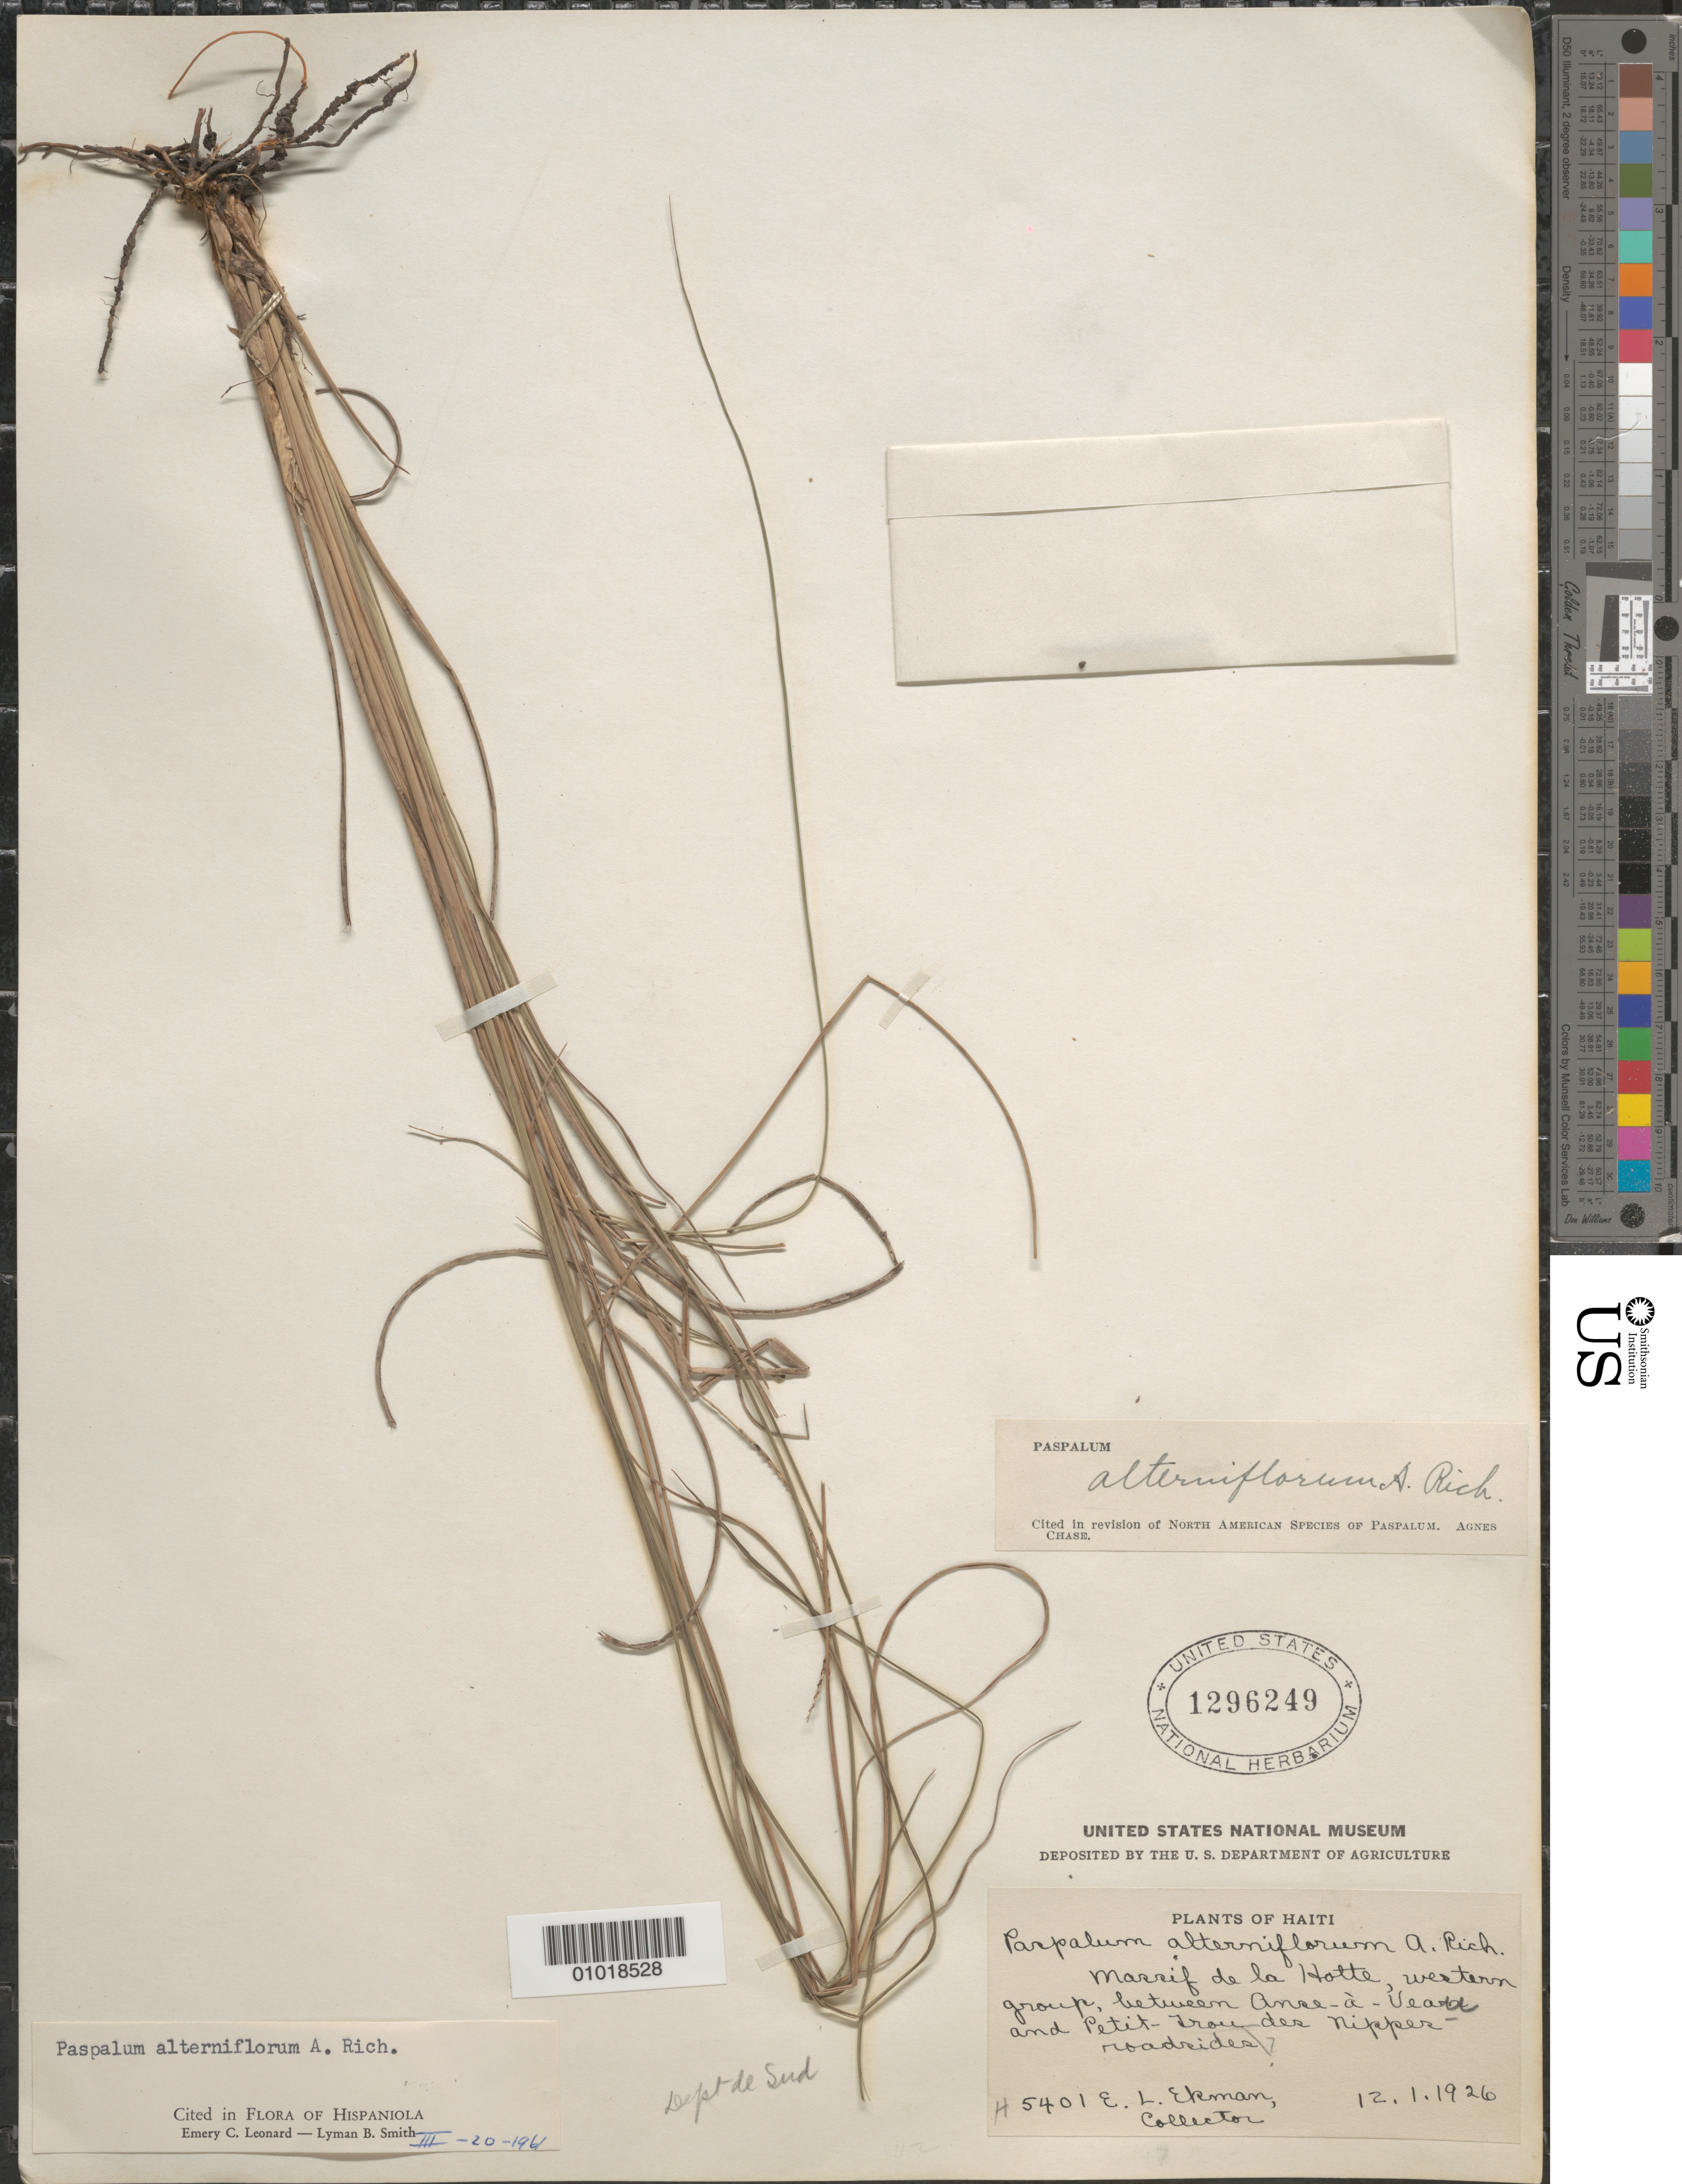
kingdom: Plantae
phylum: Tracheophyta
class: Liliopsida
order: Poales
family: Poaceae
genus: Paspalum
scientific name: Paspalum alterniflorum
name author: A. Rich.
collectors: E. L. Ekman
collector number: H 5401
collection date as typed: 12 Jan 1926 or 01 Dec 1926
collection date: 1926-01-12 or 1926-12-01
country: Haiti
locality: Marrif de la Hotte, western group between Anse-a-Veau and Petit-trou des Nippes, roadsides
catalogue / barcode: US 1296249